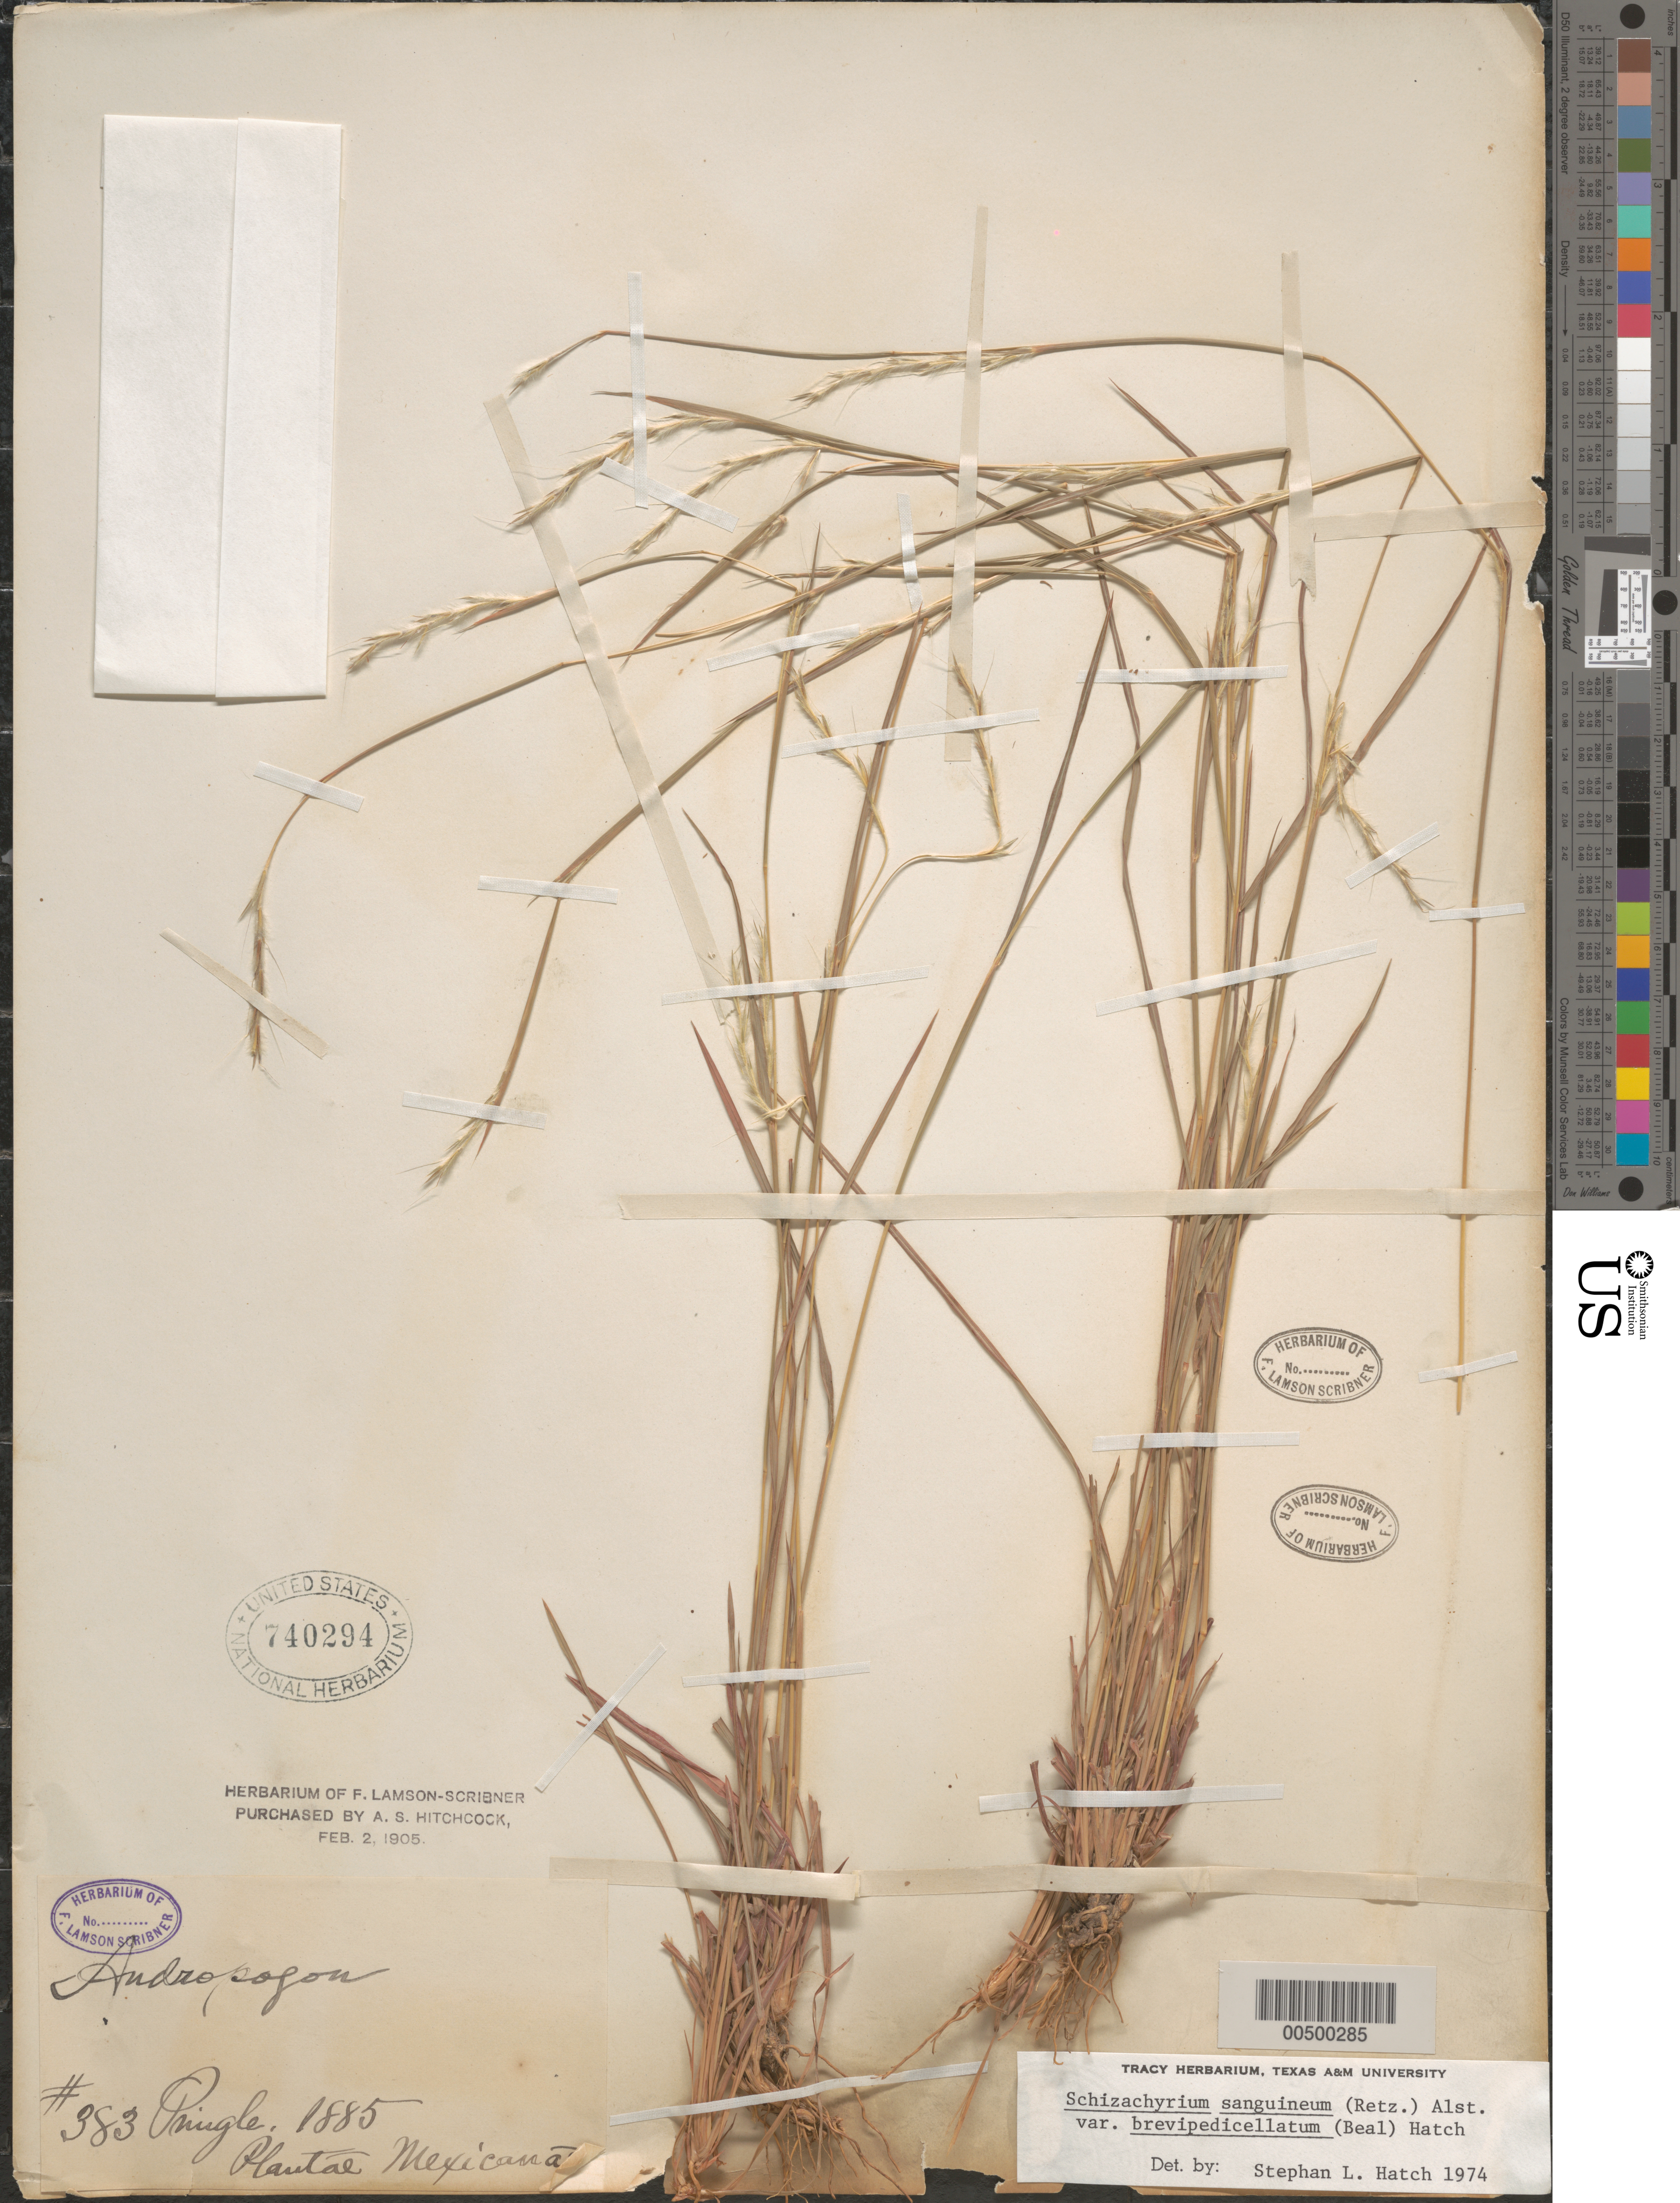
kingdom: Plantae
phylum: Tracheophyta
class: Liliopsida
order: Poales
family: Poaceae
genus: Schizachyrium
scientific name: Schizachyrium sanguineum var. brevipedicellatum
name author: (W.J. Beal) S.L. Hatch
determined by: Hatch, S. L.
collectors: C. G. Pringle et al.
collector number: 383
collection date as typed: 1885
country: Mexico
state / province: Durango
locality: San Ramon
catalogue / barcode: US 740294